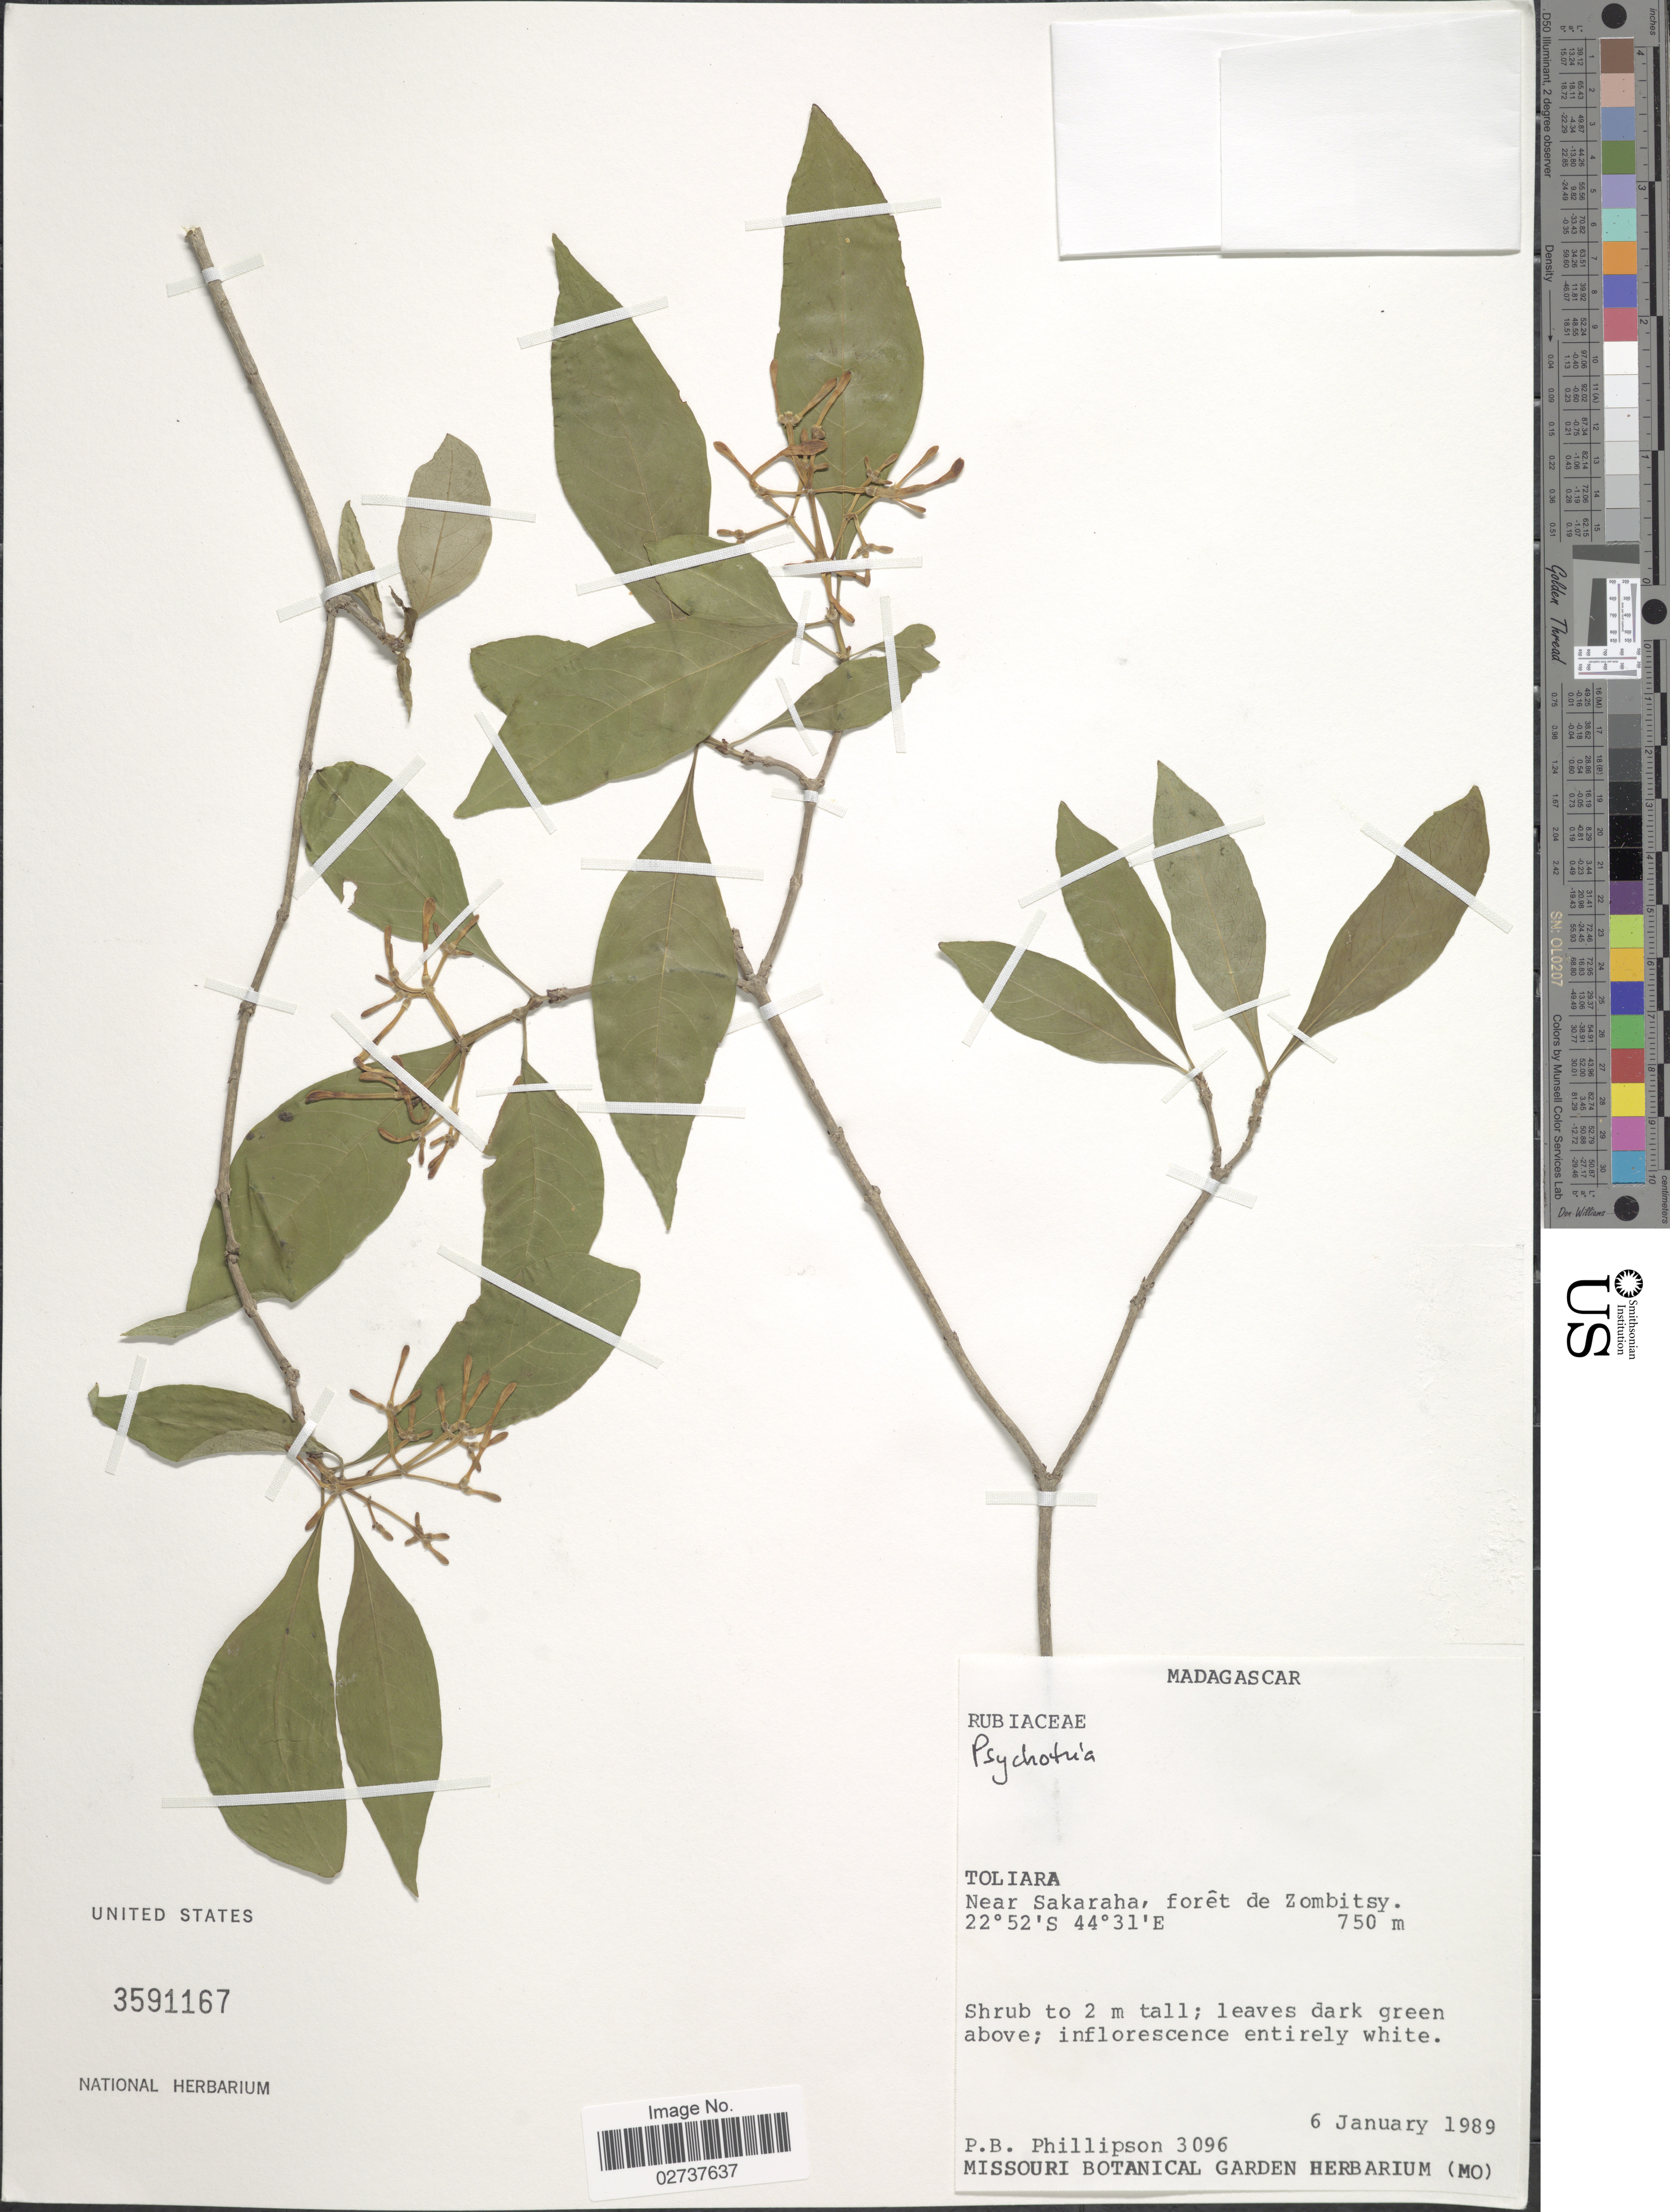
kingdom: Plantae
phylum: Tracheophyta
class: Magnoliopsida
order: Gentianales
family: Rubiaceae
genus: Psychotria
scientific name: Psychotria sp.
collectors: P. B. Phillipson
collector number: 3096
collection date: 1989-01-06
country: Madagascar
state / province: Atsimo-Andrefana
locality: Near Sakaraha, foret de Zombitsy.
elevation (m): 750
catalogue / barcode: US 3591167